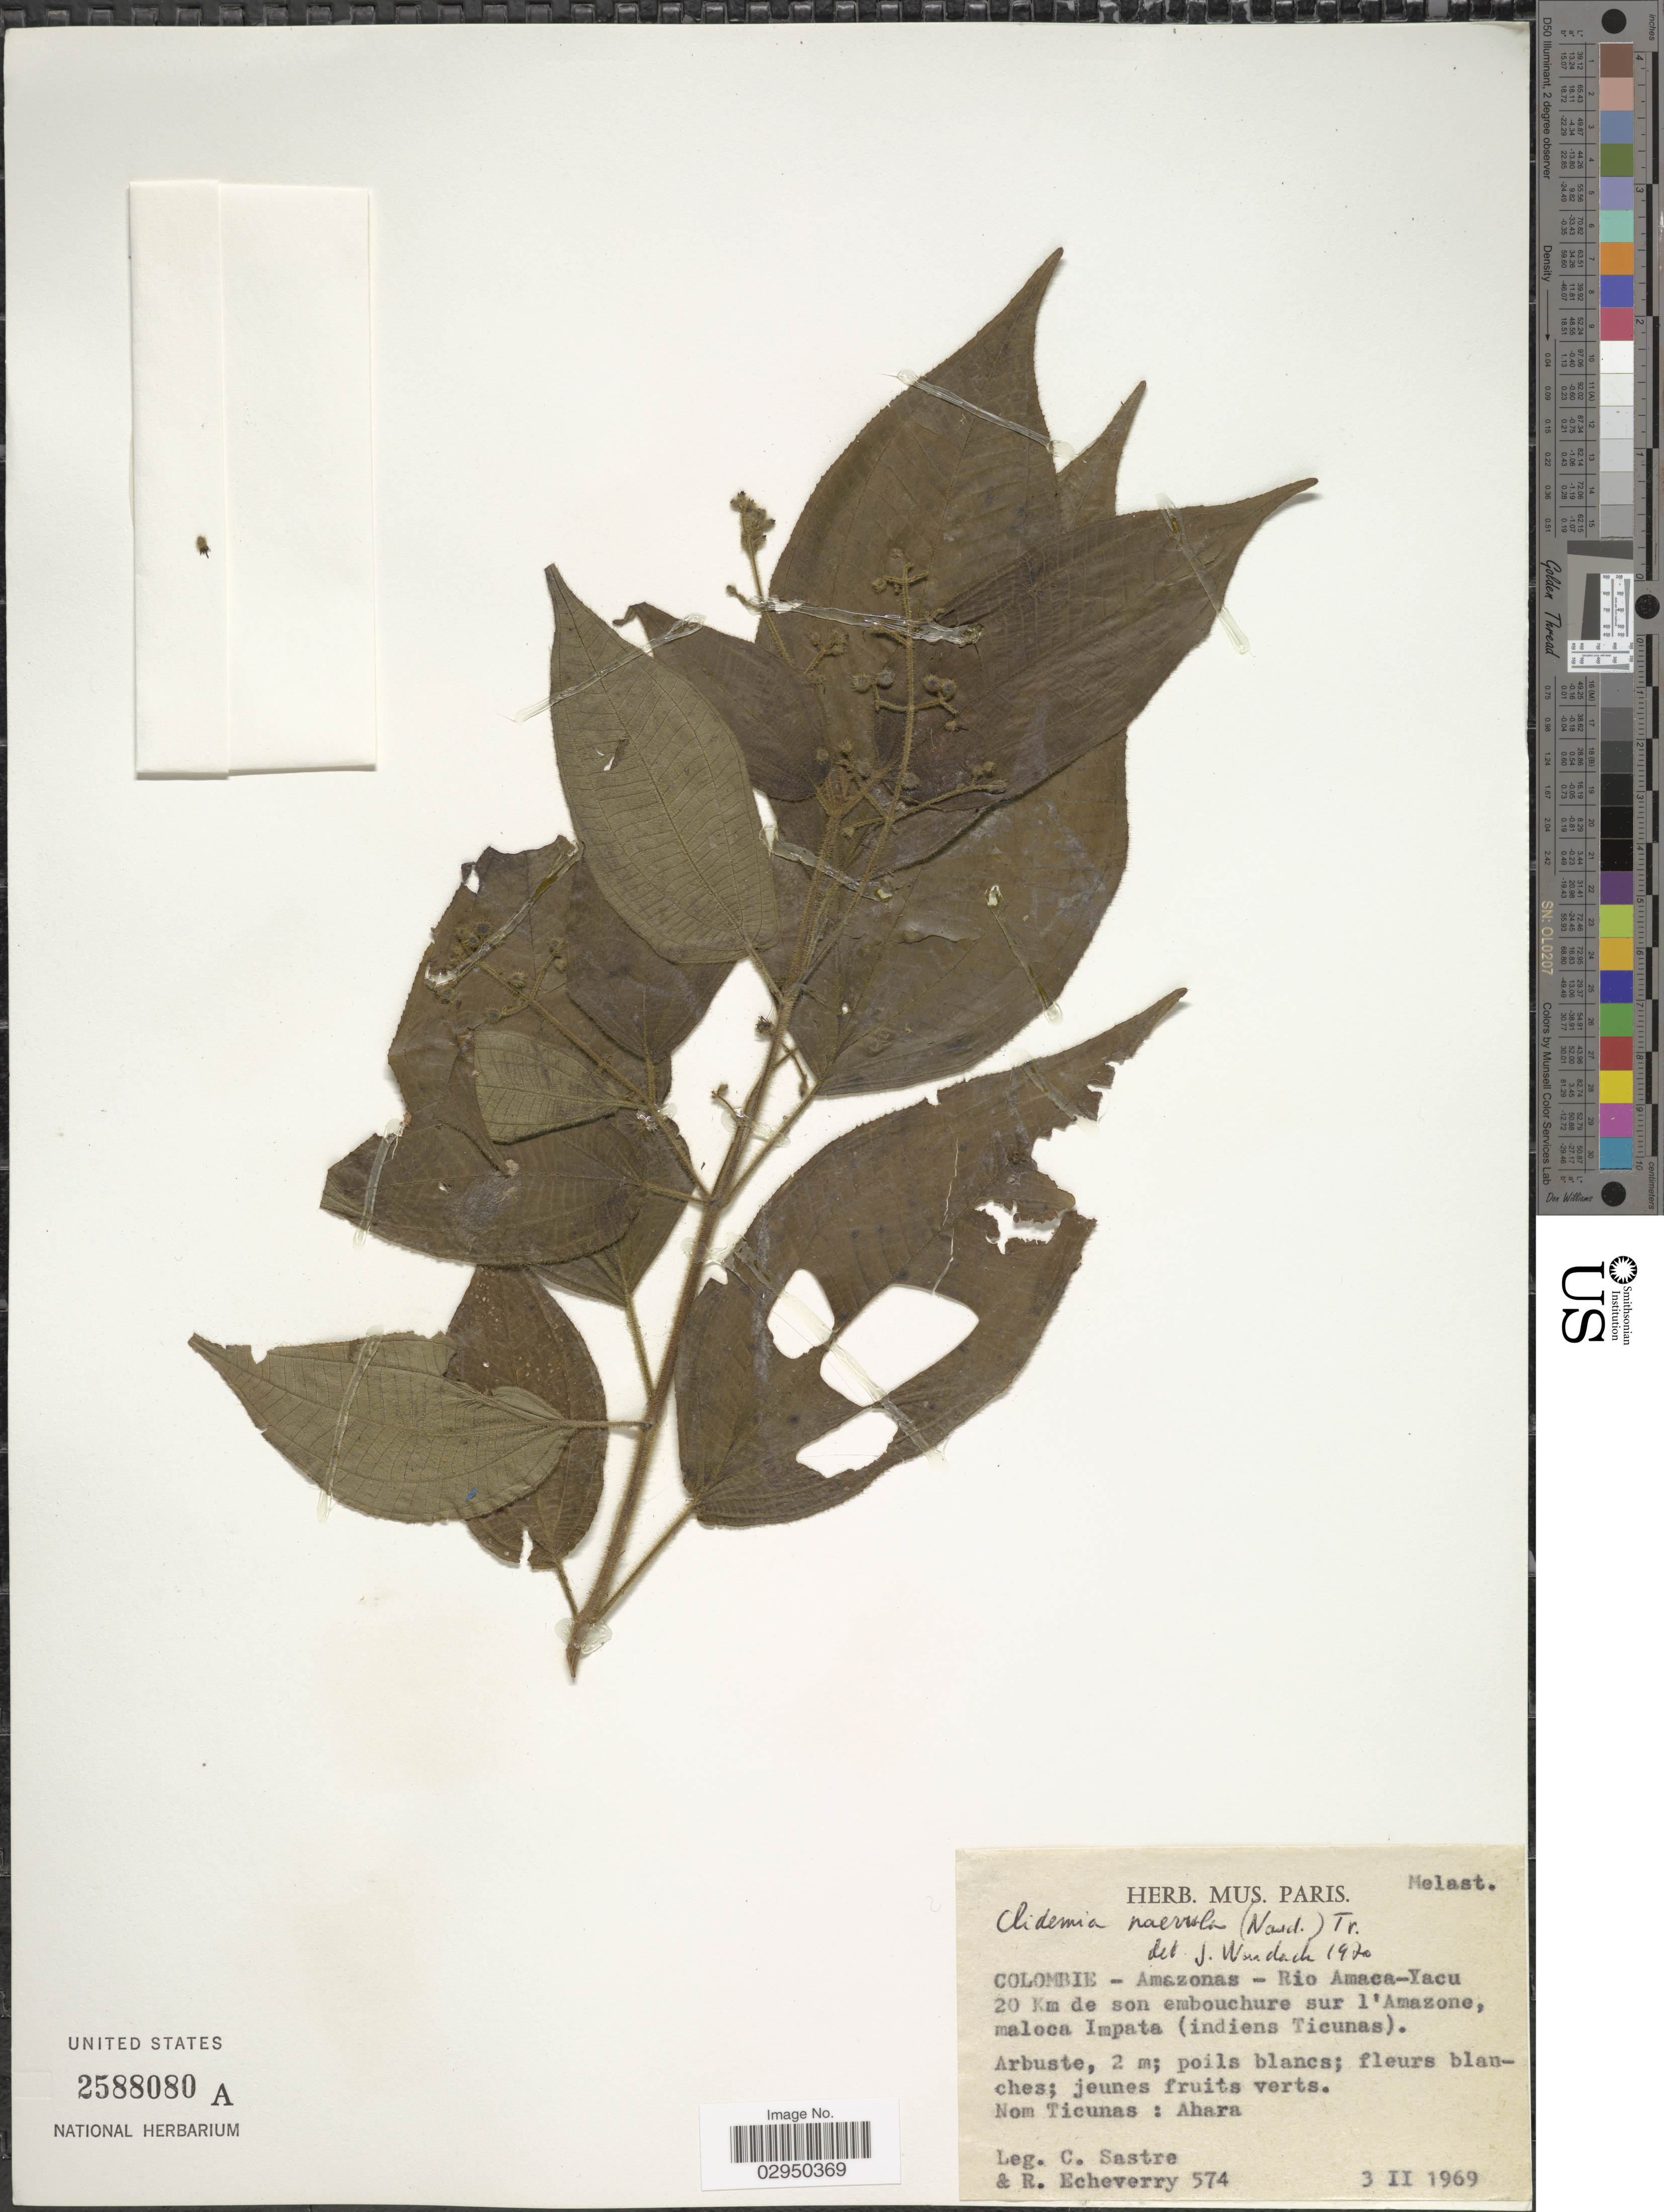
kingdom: Plantae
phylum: Tracheophyta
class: Magnoliopsida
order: Myrtales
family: Melastomataceae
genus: Clidemia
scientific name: Clidemia japurensis var. heterobasis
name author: (DC.) Wurdack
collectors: C. Sastre & R. Echeverry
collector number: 574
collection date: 1969-02-03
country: Colombia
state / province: Amazônas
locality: Rio Amaca-Yacu 20 Km de son embouchure sur l'Amazone, maloca Impata (indiens Ticunas).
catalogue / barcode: US 2588080A